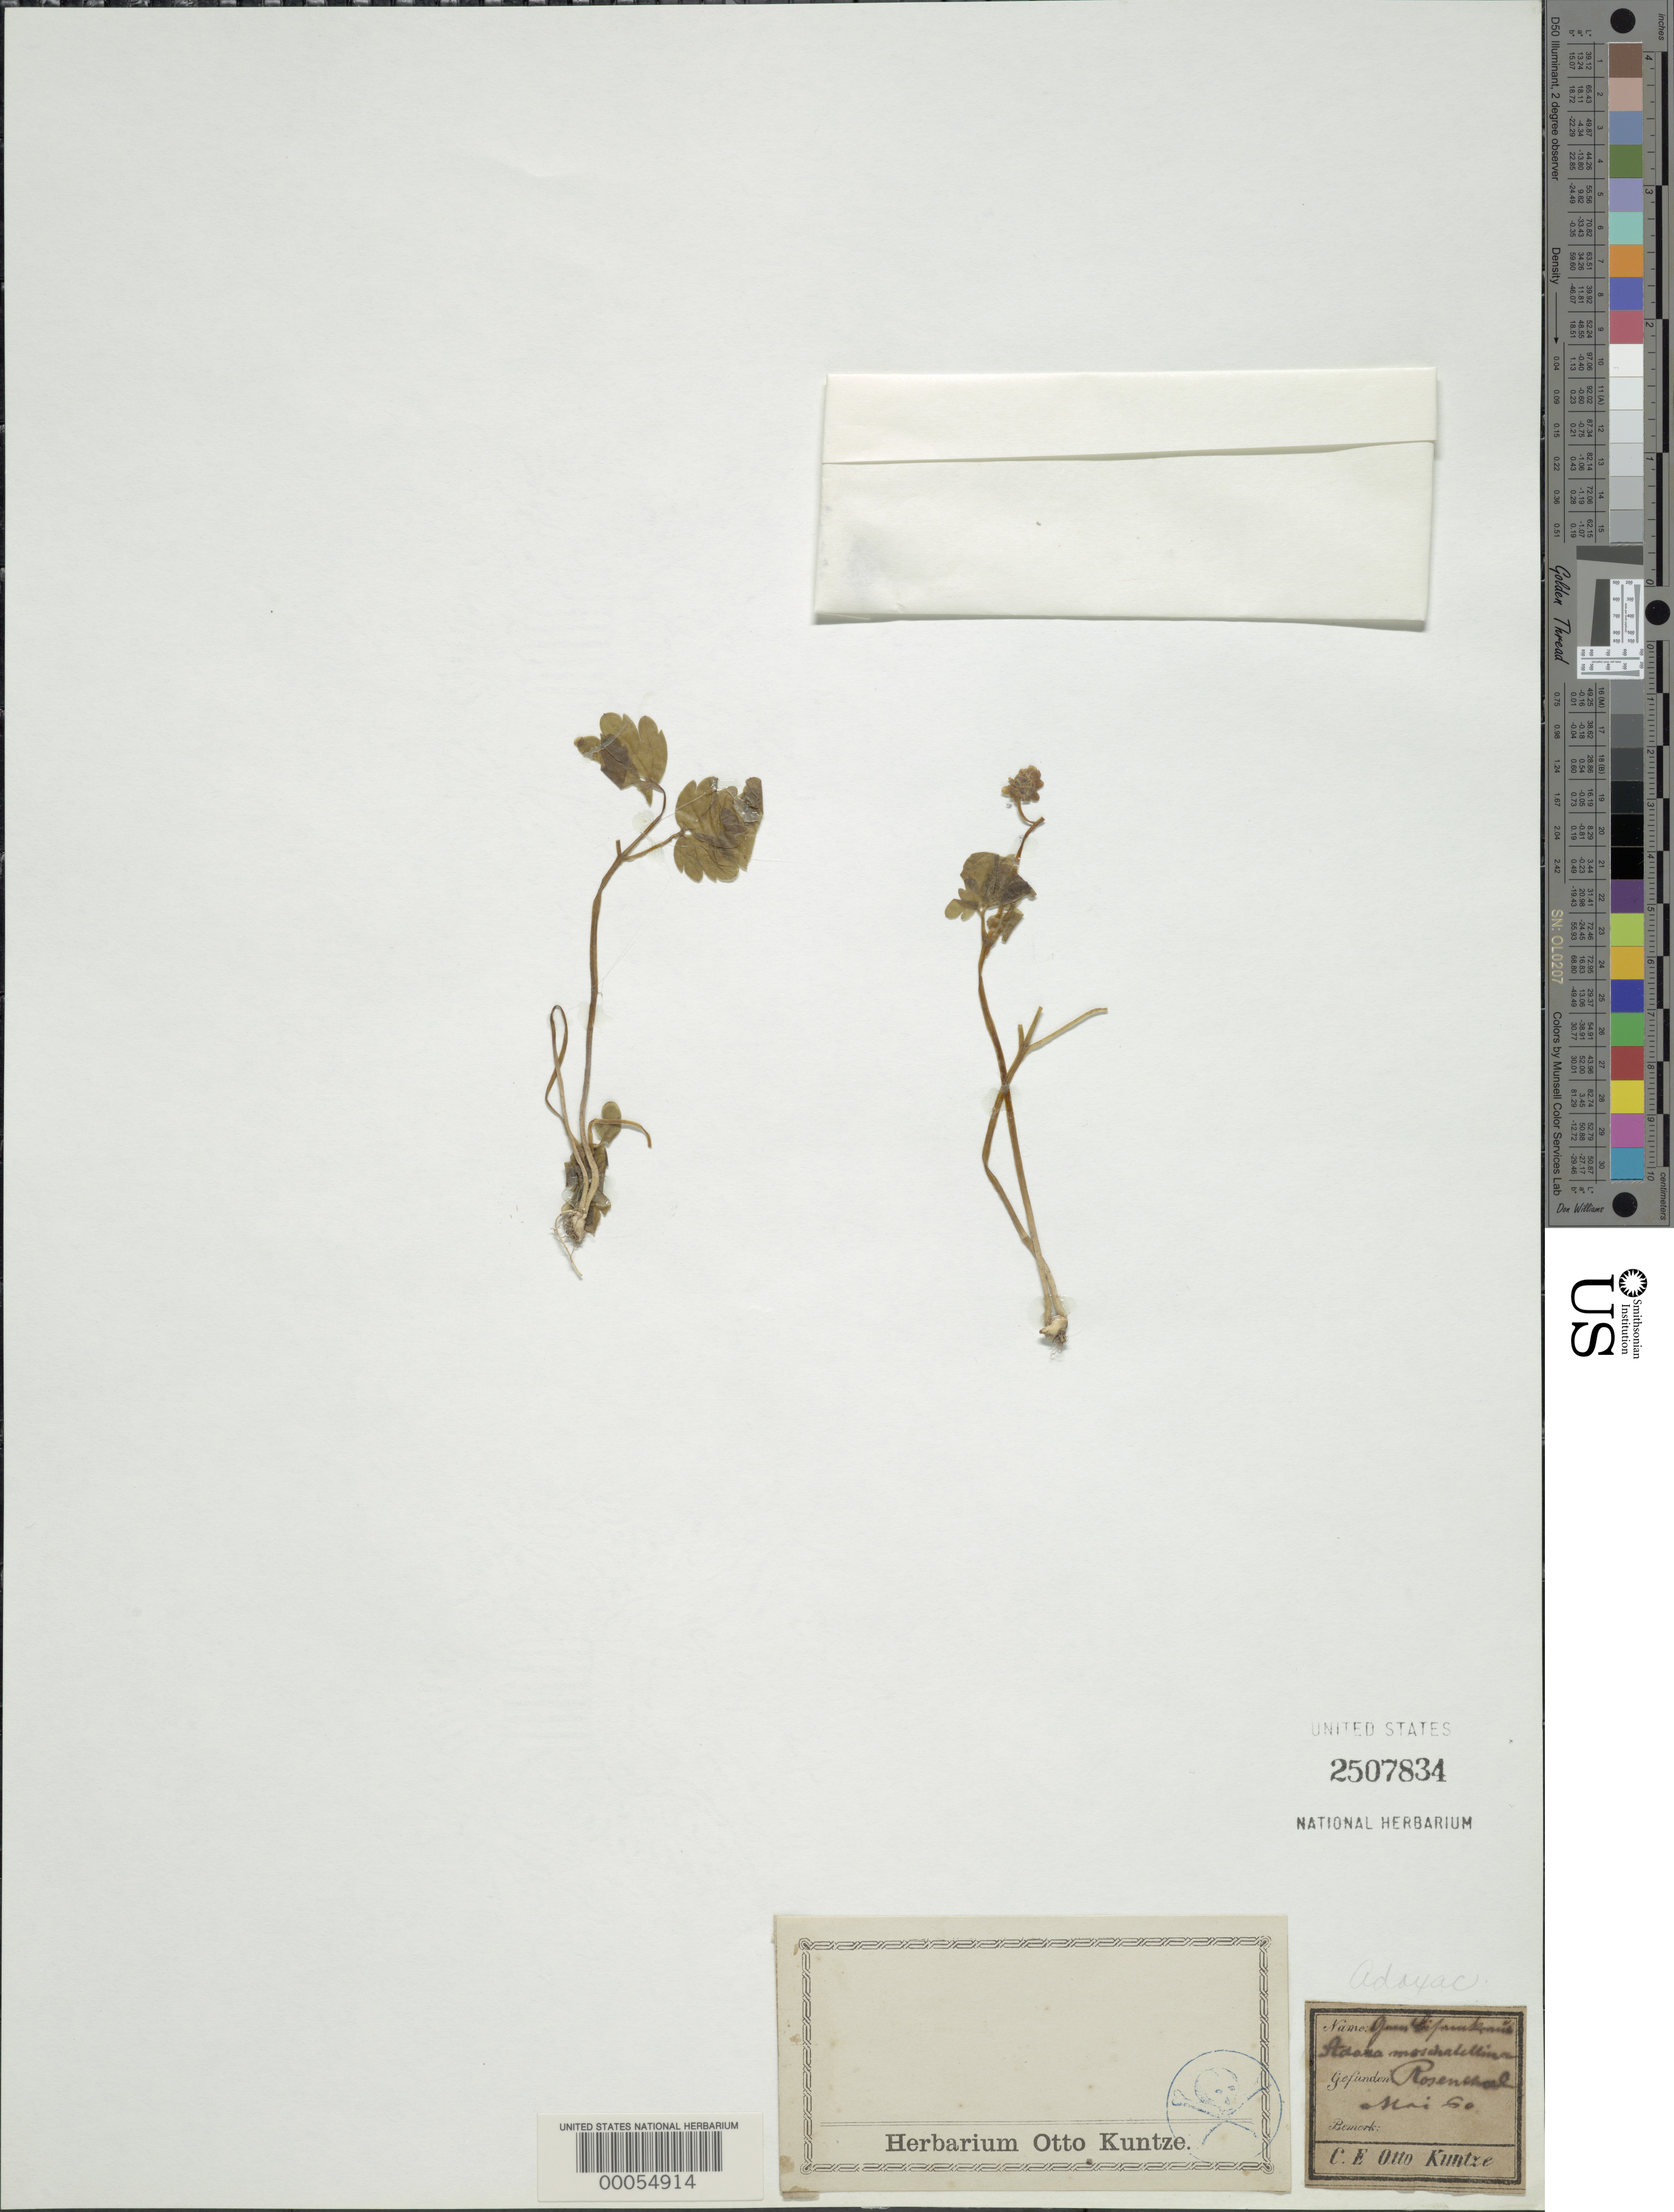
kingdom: Plantae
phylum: Tracheophyta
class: Magnoliopsida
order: Dipsacales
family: Viburnaceae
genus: Adoxa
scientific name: Adoxa moschatellina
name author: L.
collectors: Ex herb. Schimper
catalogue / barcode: US 2507834